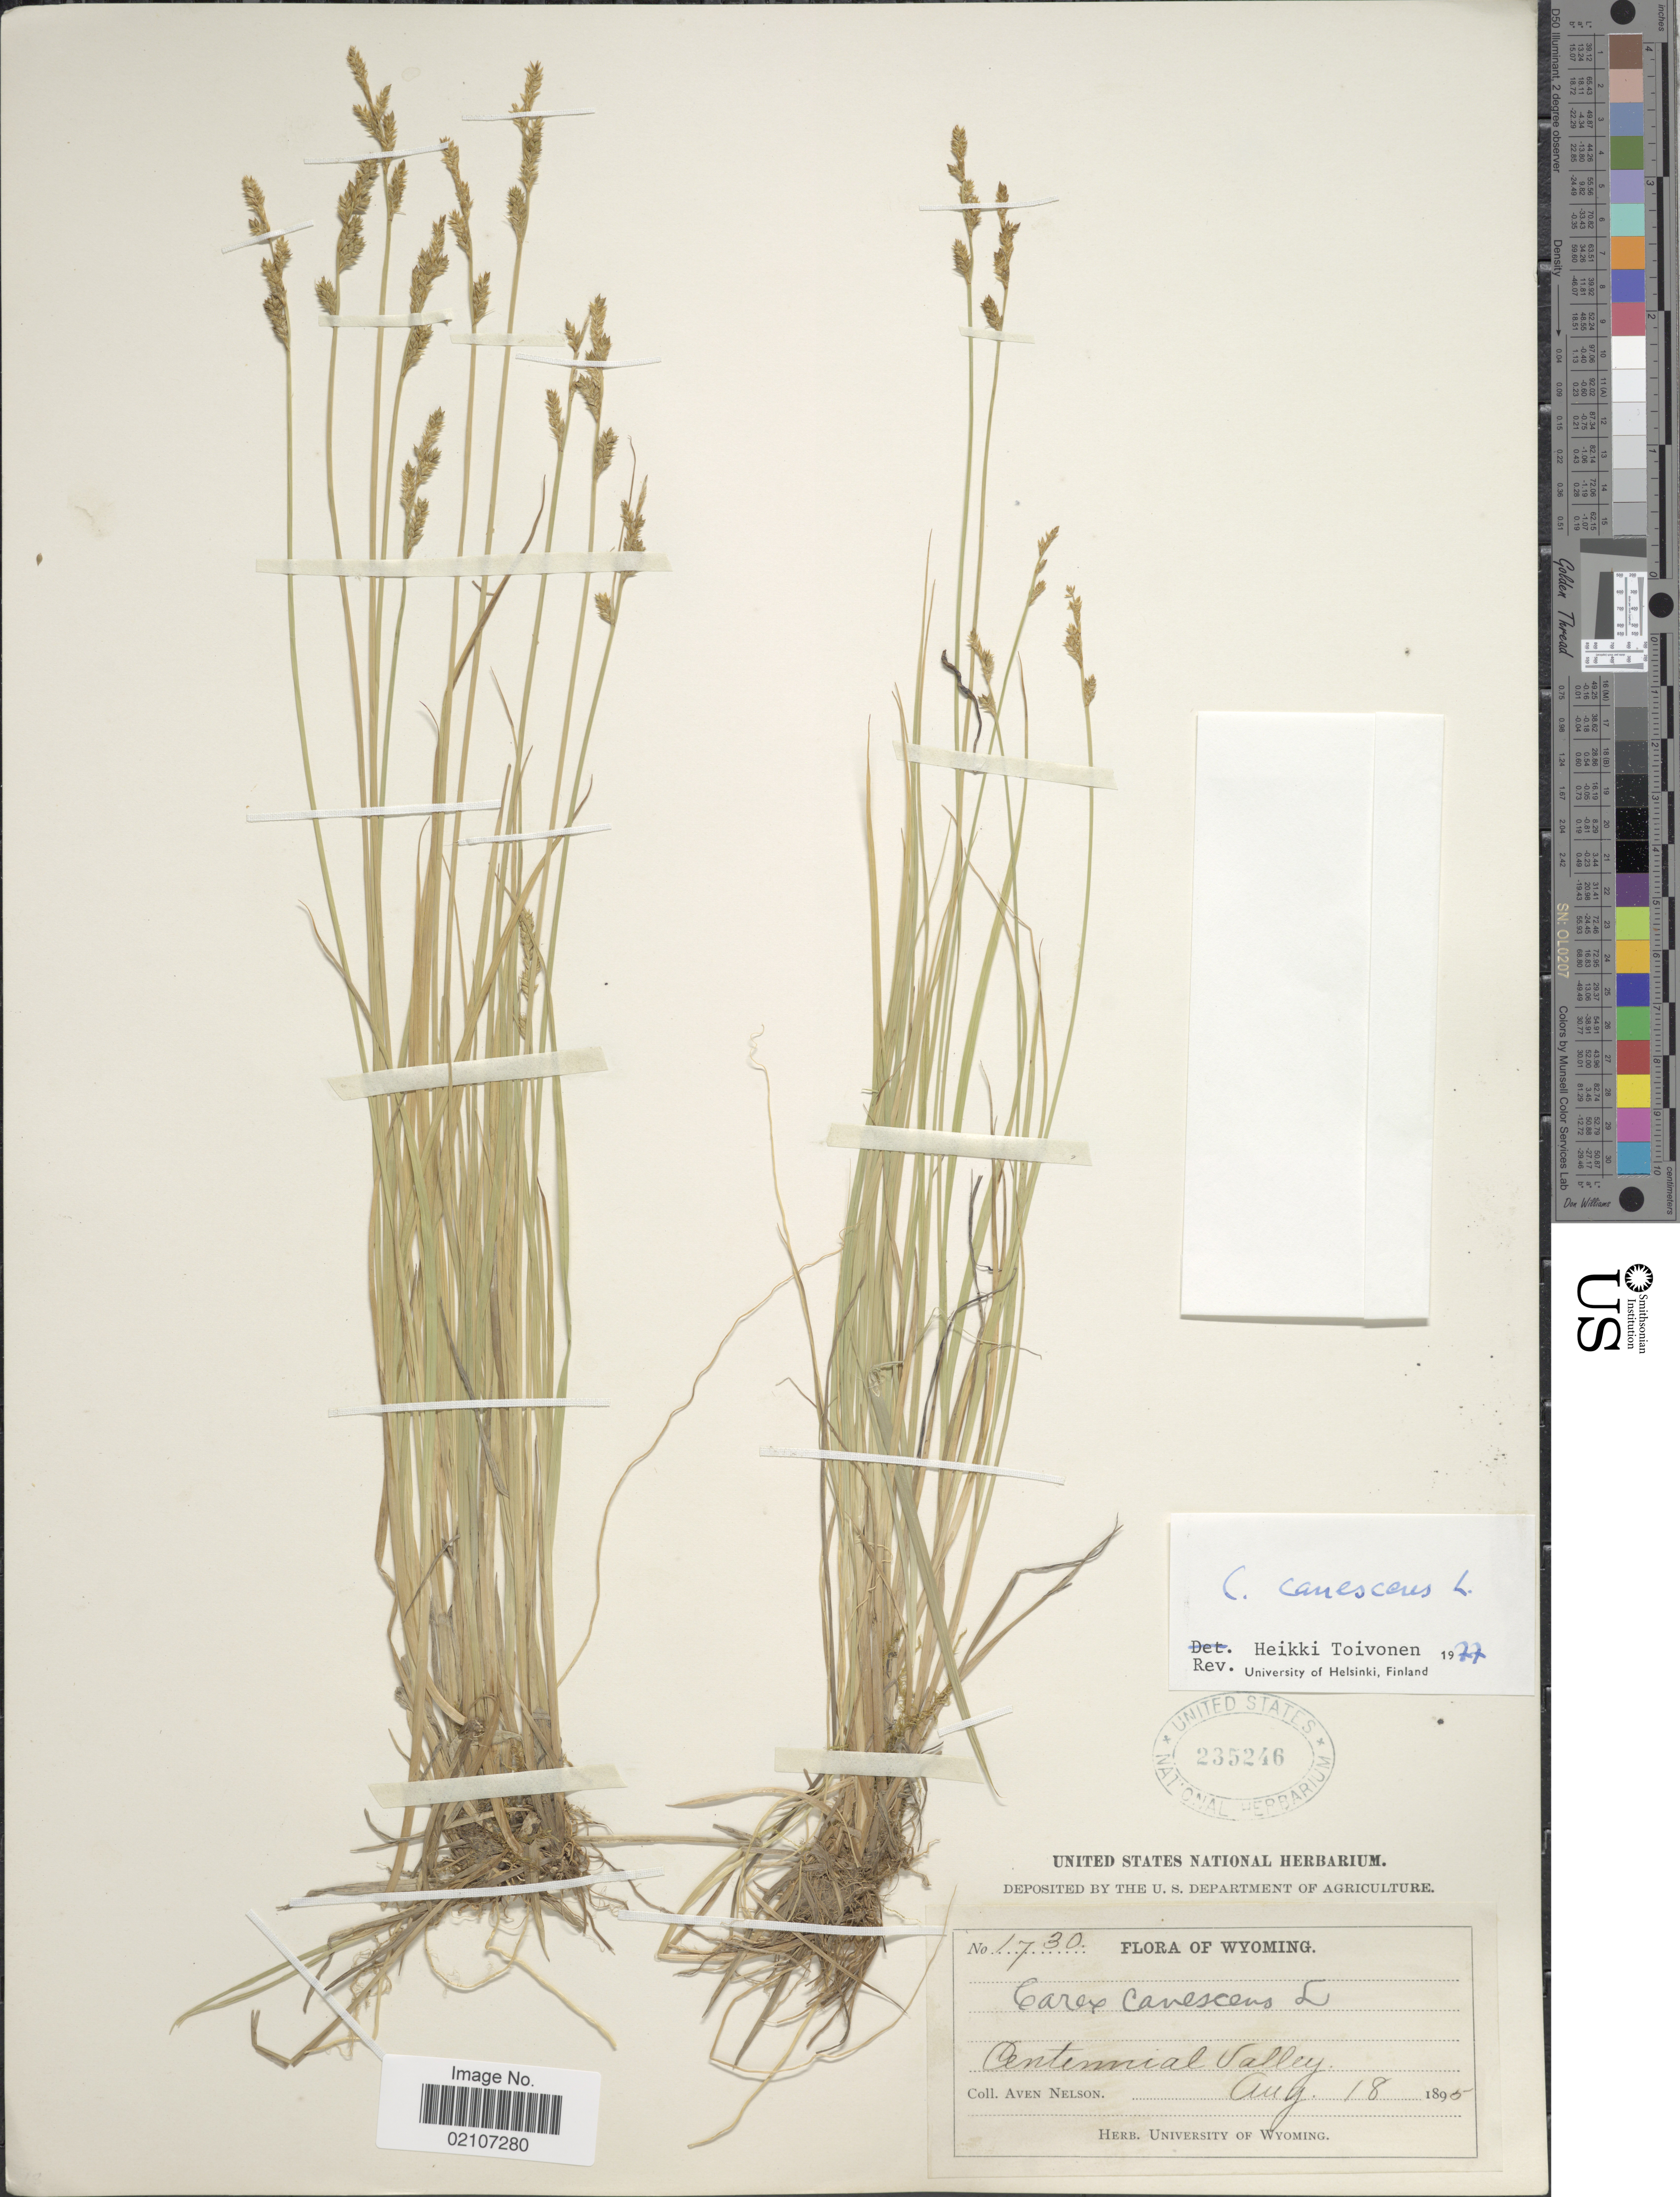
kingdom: Plantae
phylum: Tracheophyta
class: Liliopsida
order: Poales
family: Cyperaceae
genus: Carex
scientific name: Carex canescens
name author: L.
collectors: A. Nelson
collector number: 1730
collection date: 1895-08-18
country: United States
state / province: Wyoming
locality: Centennial Valley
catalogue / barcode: US 235246